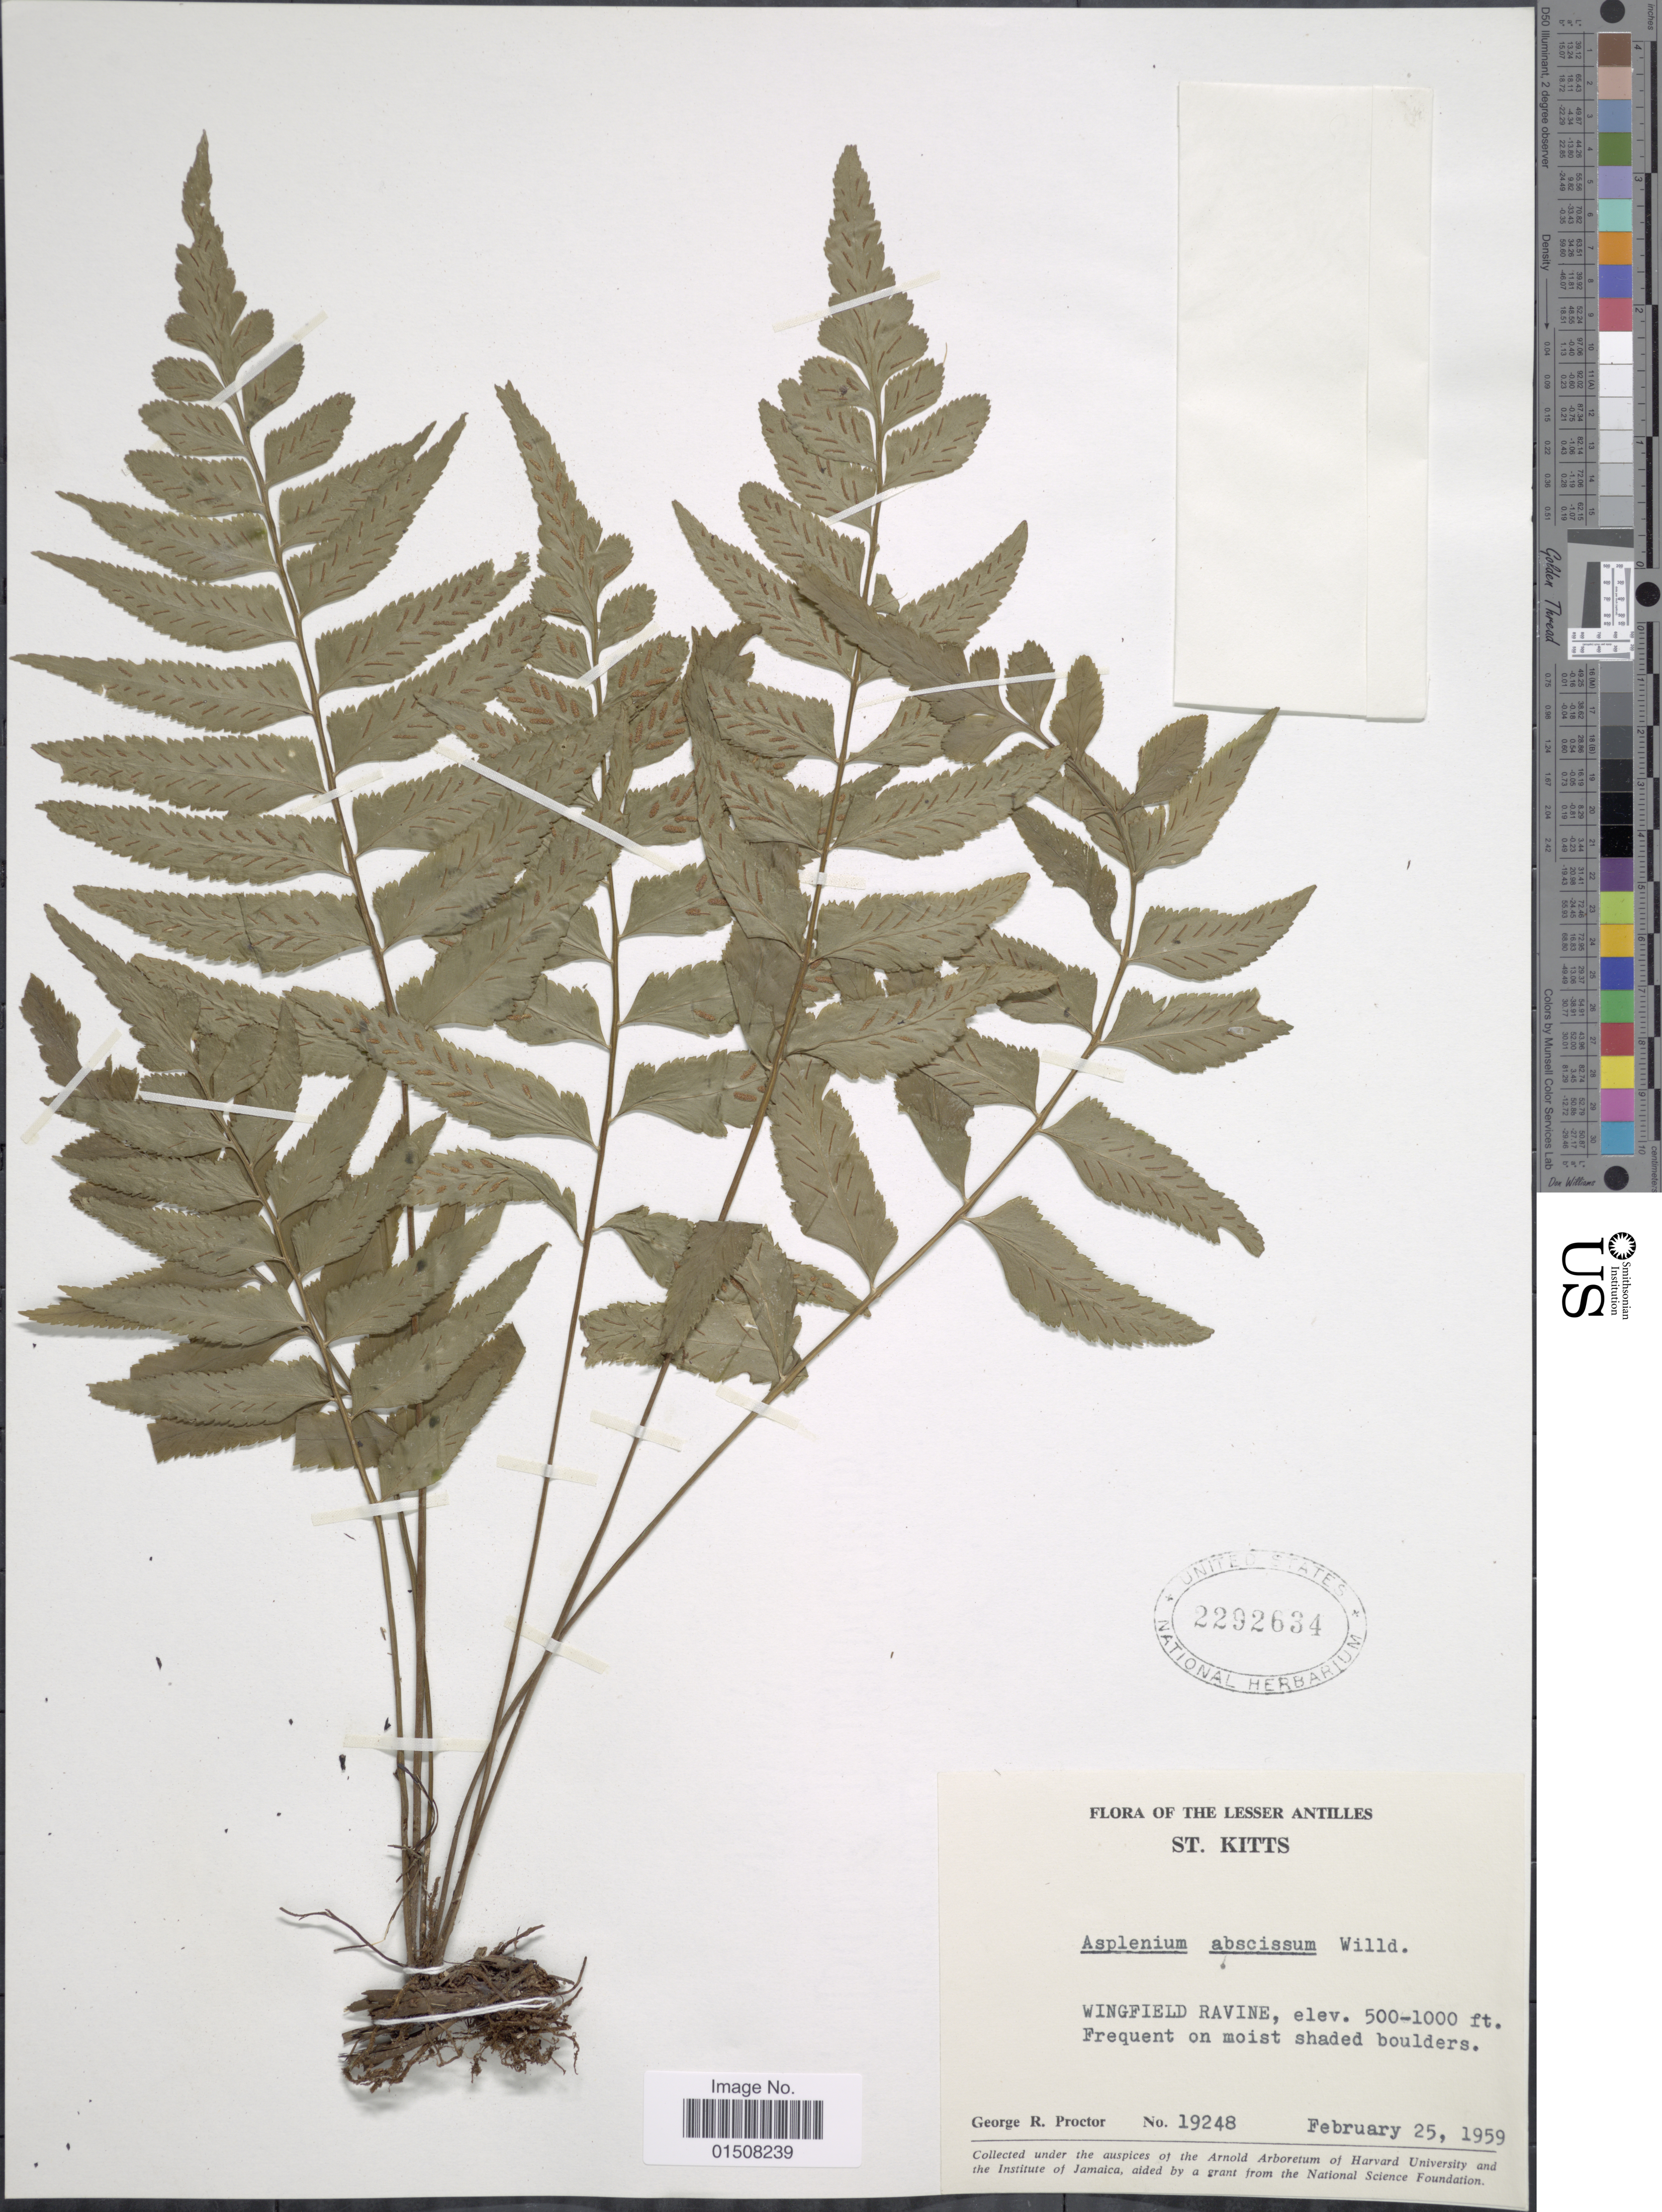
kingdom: Plantae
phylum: Tracheophyta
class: Polypodiopsida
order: Polypodiales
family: Aspleniaceae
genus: Asplenium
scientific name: Asplenium abscissum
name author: Willd.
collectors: G. R. Proctor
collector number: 19248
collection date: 1959-02-25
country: St. Christopher-Nevis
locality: St. Kitts, Wingfield Ravine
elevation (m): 152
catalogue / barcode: US 2292634